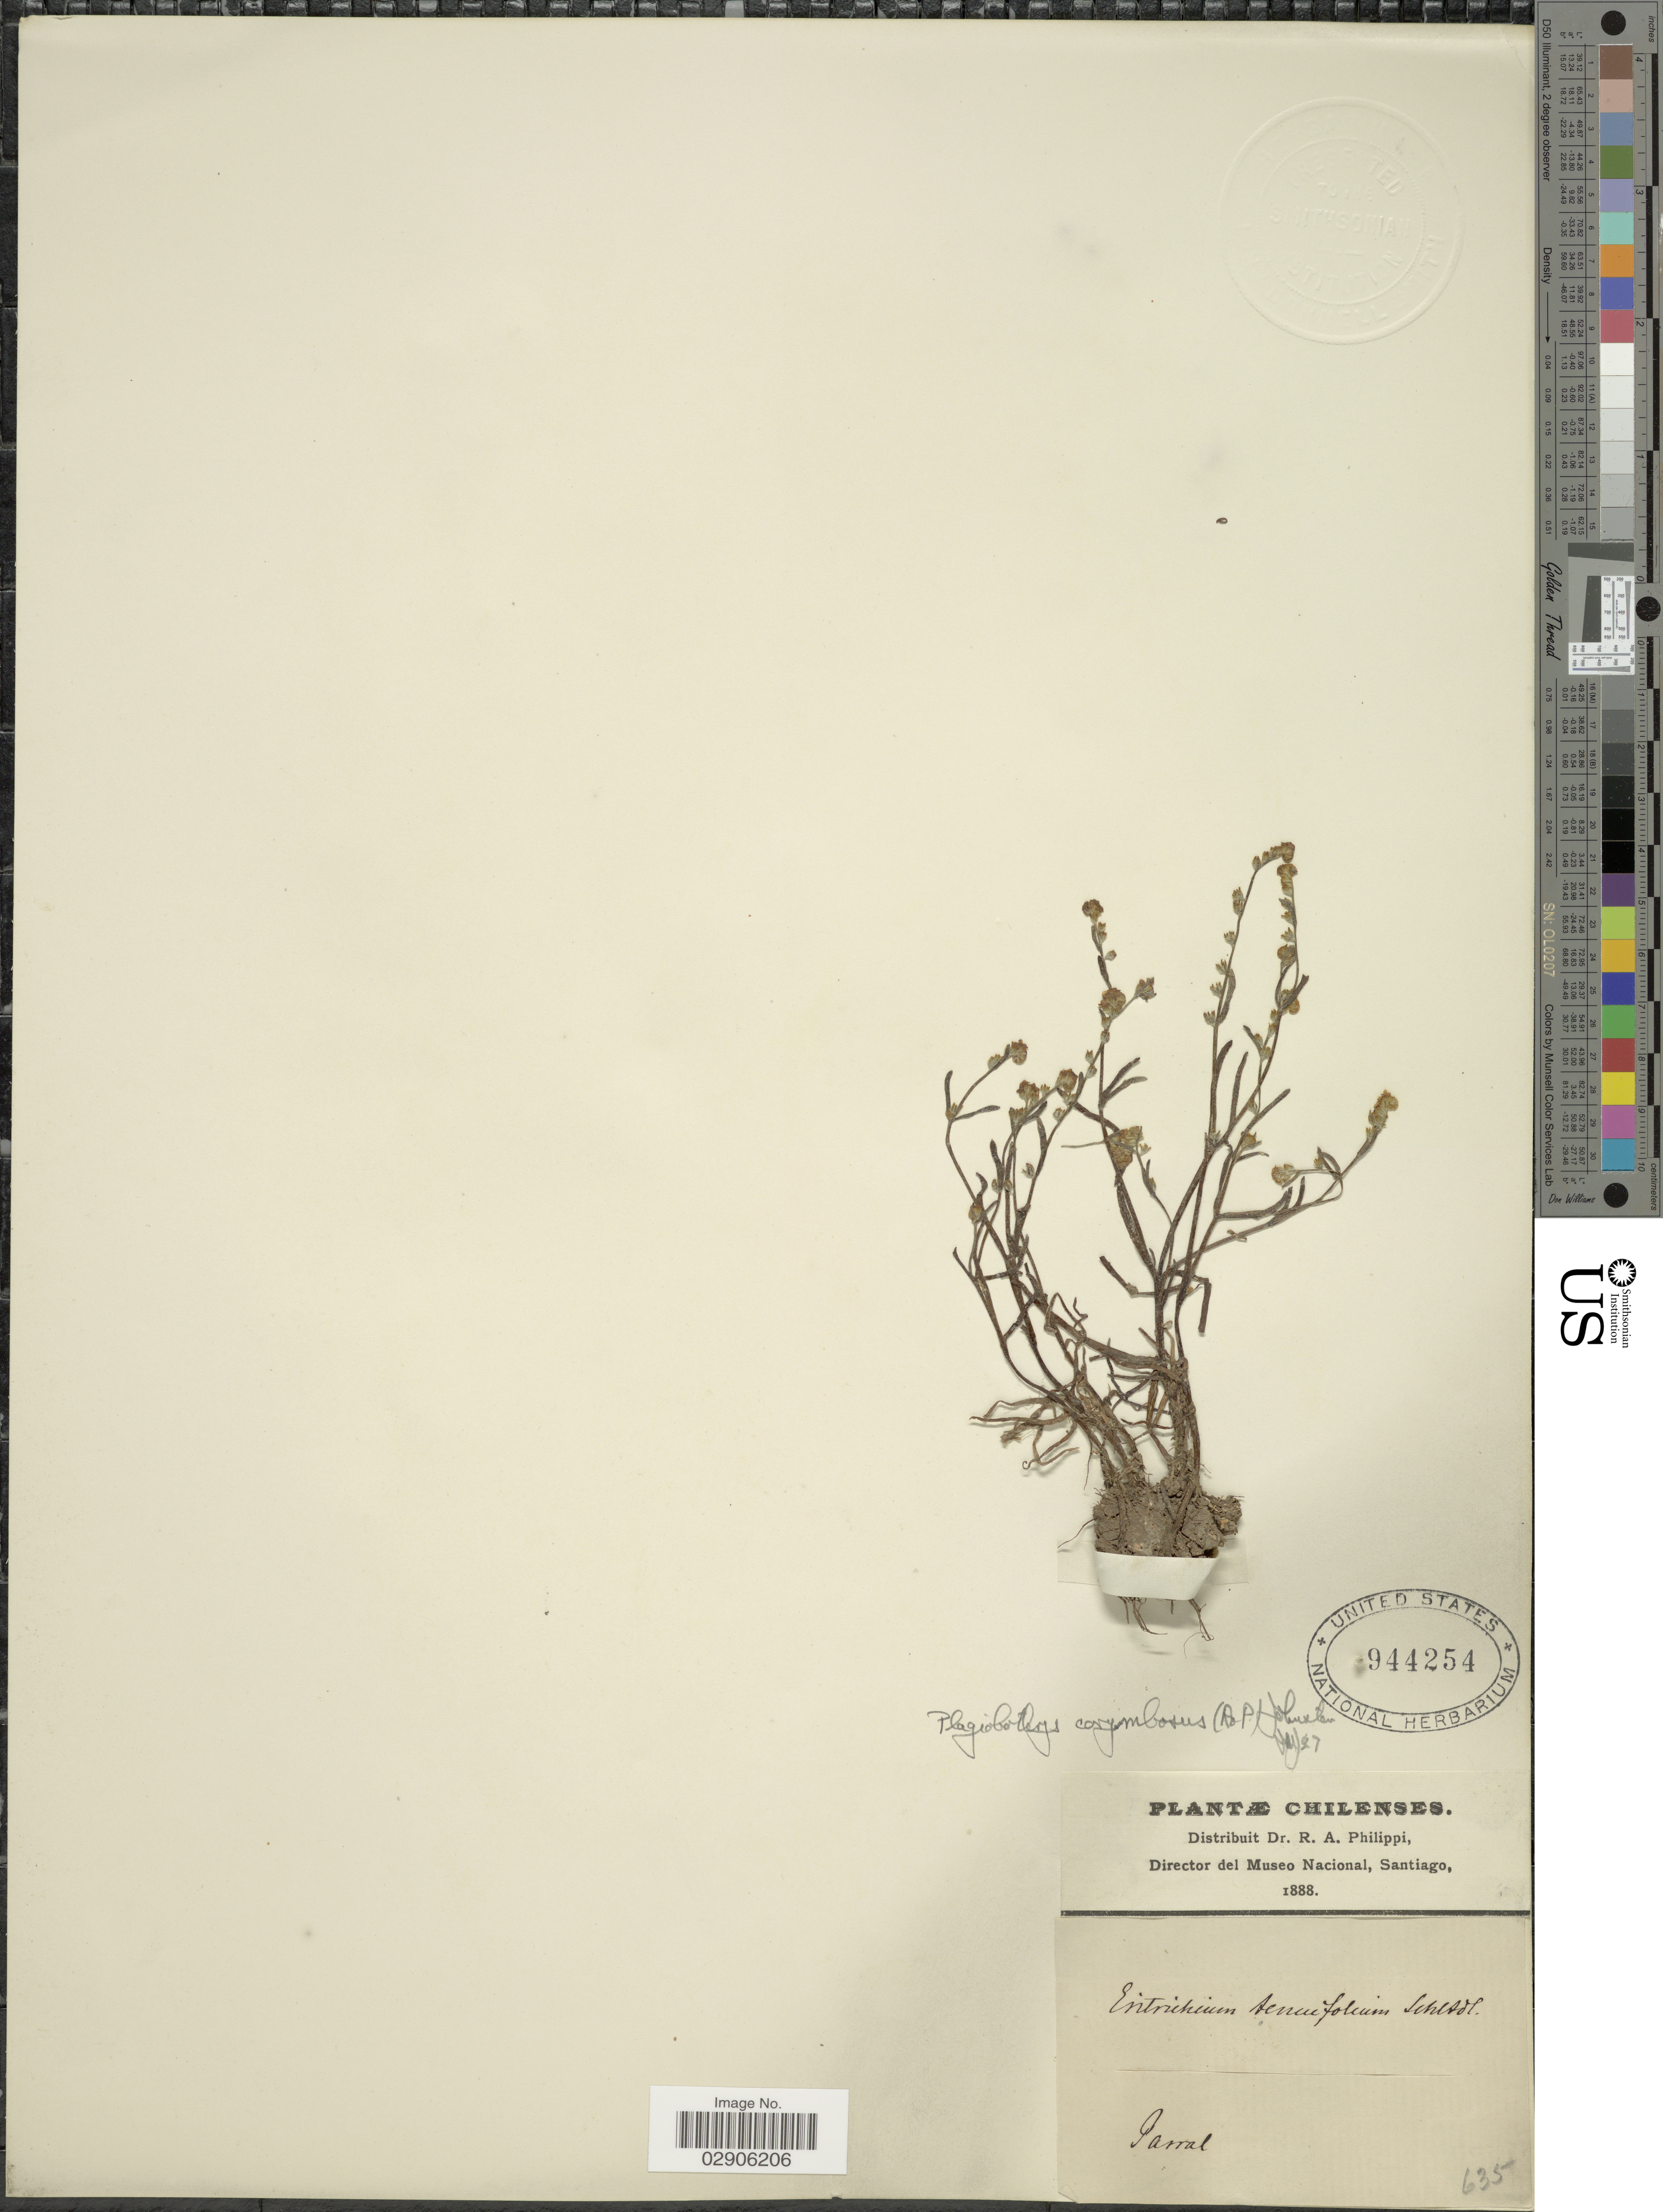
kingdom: Plantae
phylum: Tracheophyta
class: Magnoliopsida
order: Boraginales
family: Boraginaceae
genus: Plagiobothrys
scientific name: Plagiobothrys corymbosus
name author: (Ruiz & Pav.) I.M. Johnst.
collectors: R. A. Philippi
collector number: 635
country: Chile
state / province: Maule (VII)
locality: Parral.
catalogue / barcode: US 944254